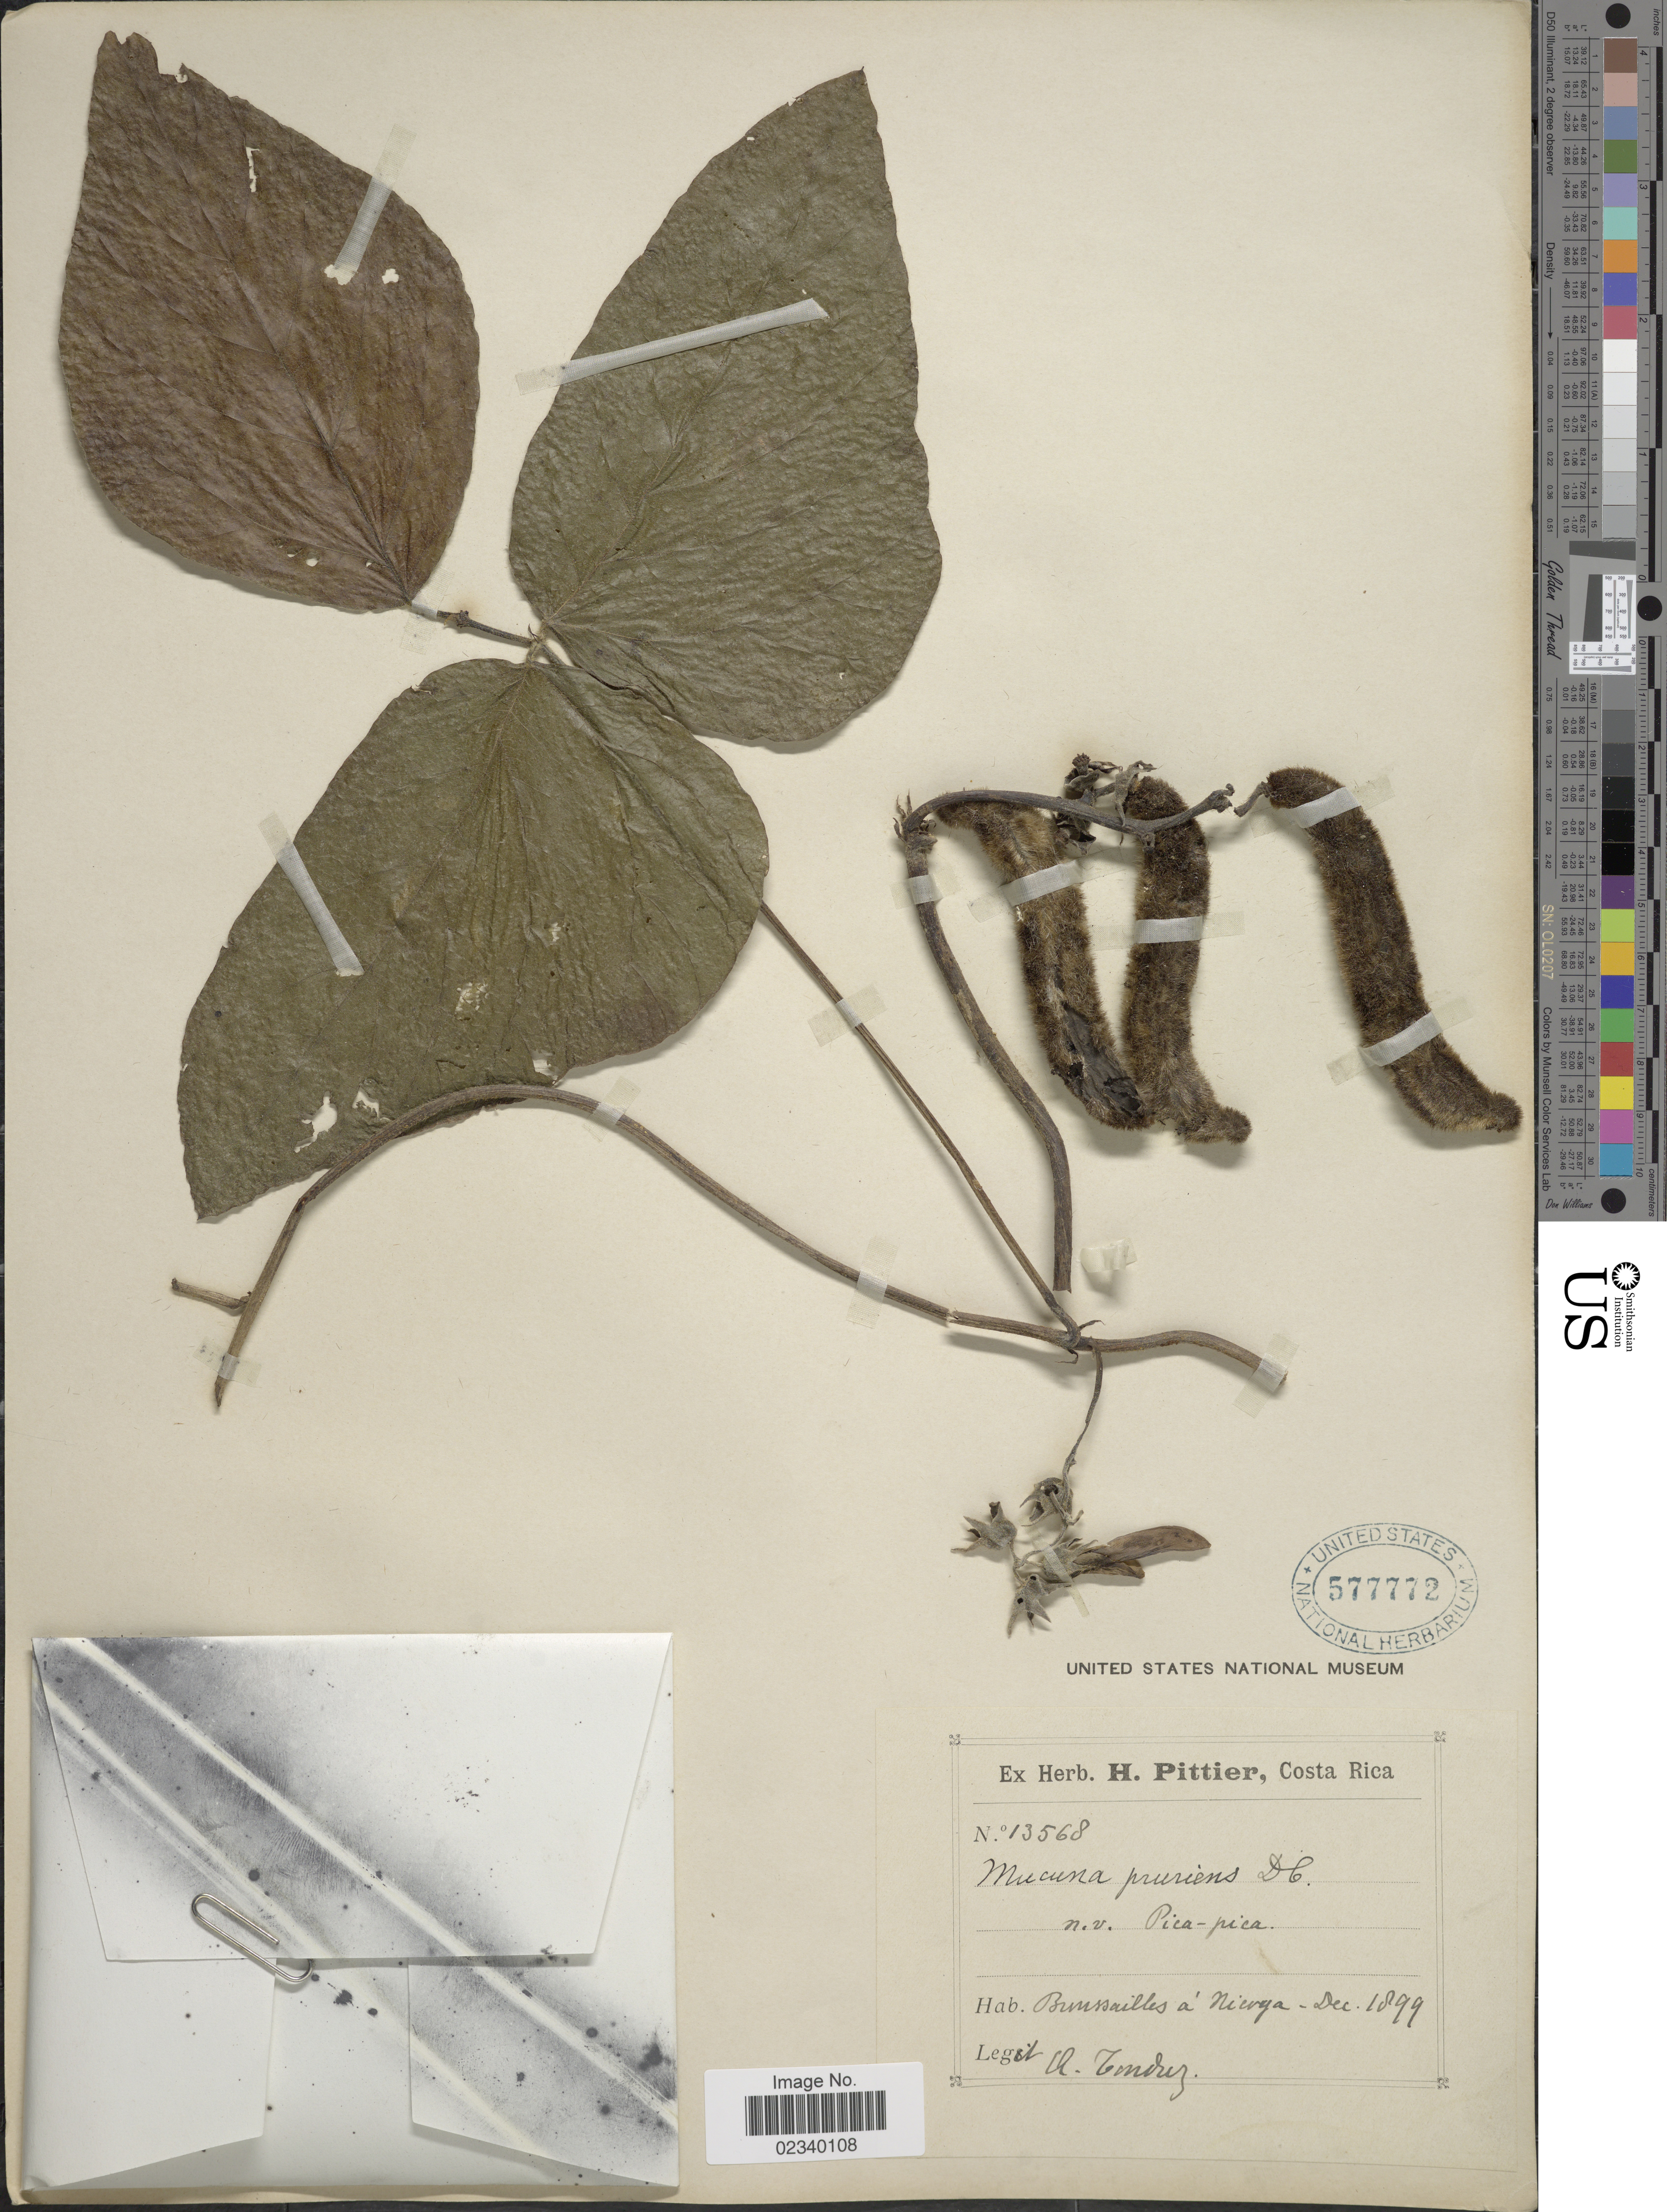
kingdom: Plantae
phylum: Tracheophyta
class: Magnoliopsida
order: Fabales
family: Fabaceae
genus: Mucuna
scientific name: Mucuna pruriens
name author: (L.) DC.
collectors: A. Tonduz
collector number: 13568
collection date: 1899-12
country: Costa Rica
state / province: Guanacaste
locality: Broussailles a Nicoya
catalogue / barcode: US 577772